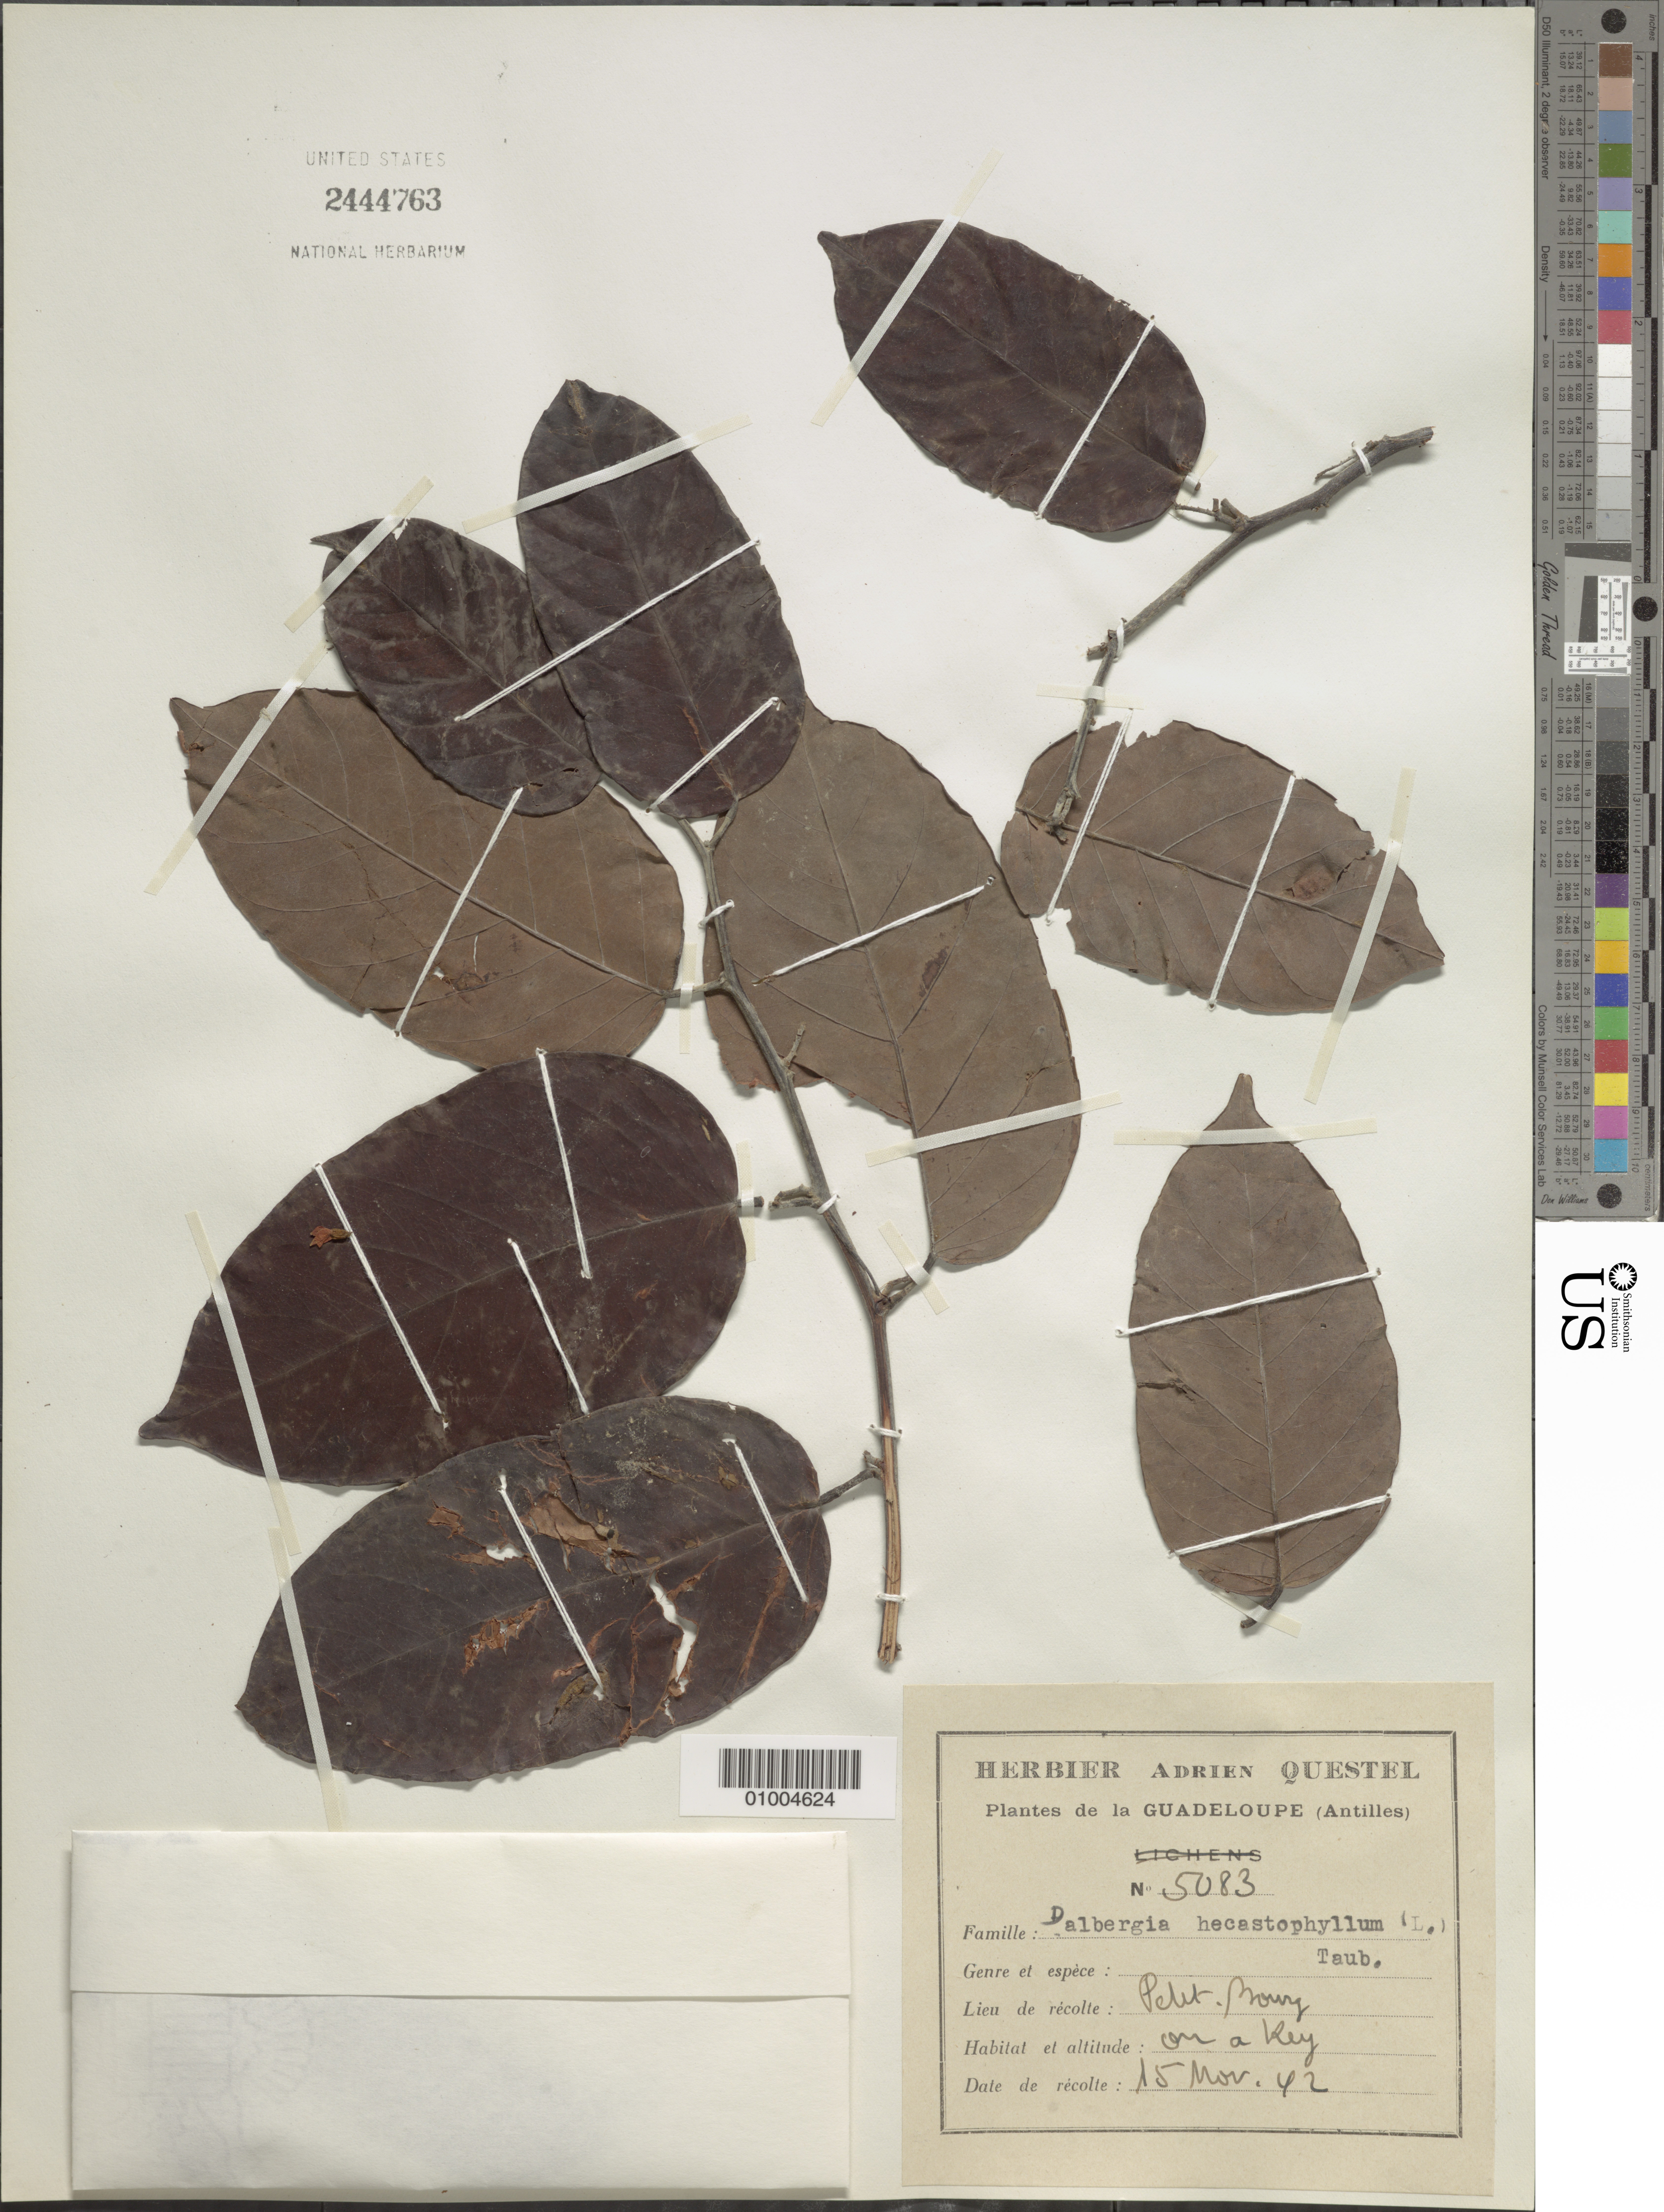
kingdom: Plantae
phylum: Tracheophyta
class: Magnoliopsida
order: Fabales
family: Fabaceae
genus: Dalbergia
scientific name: Dalbergia ecastaphyllum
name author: (L.) Taub.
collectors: A. Questel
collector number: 5083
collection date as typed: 15 Mar 1942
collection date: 1942-03-15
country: Guadeloupe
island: Basse Terre [Guadeloupe]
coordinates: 0 N, 0 E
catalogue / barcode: US 2444763